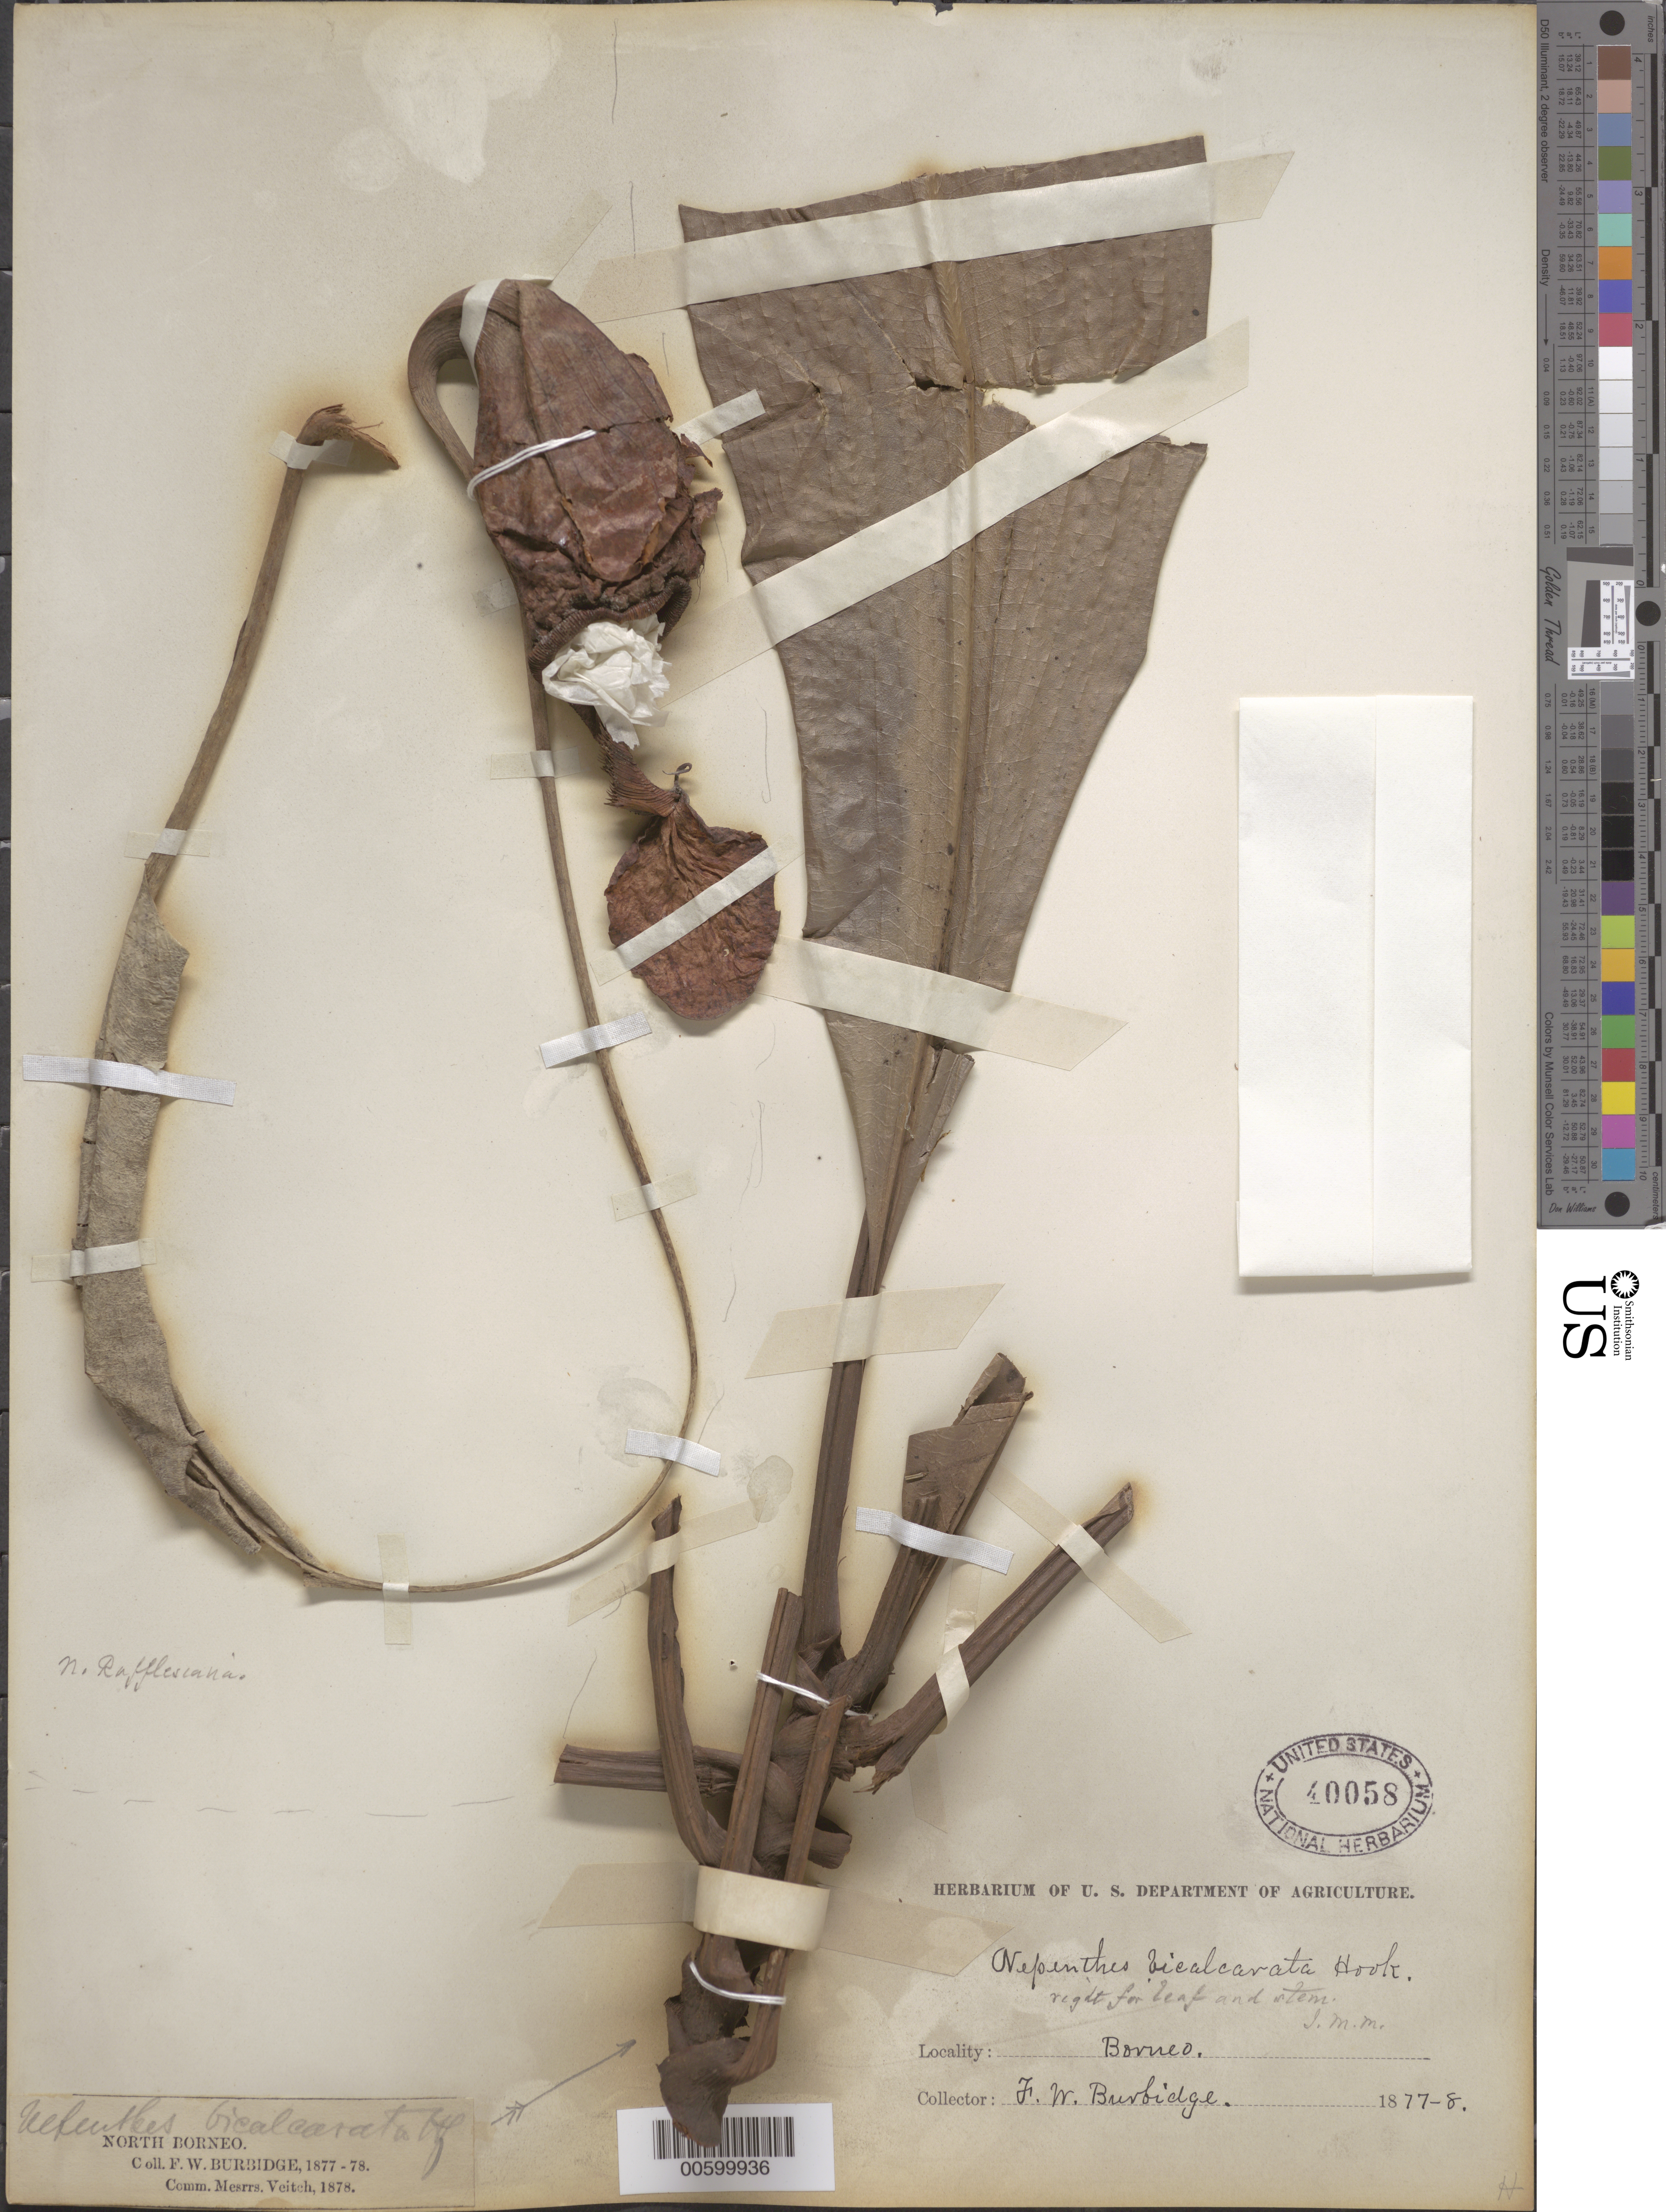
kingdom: Plantae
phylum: Tracheophyta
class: Magnoliopsida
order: Caryophyllales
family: Nepenthaceae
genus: Nepenthes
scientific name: Nepenthes bicalcarata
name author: Hook. f.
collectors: F. Burbidge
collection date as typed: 1877 to -- --- 1878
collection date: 1877/1878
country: Malaysia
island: Borneo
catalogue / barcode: US 40058